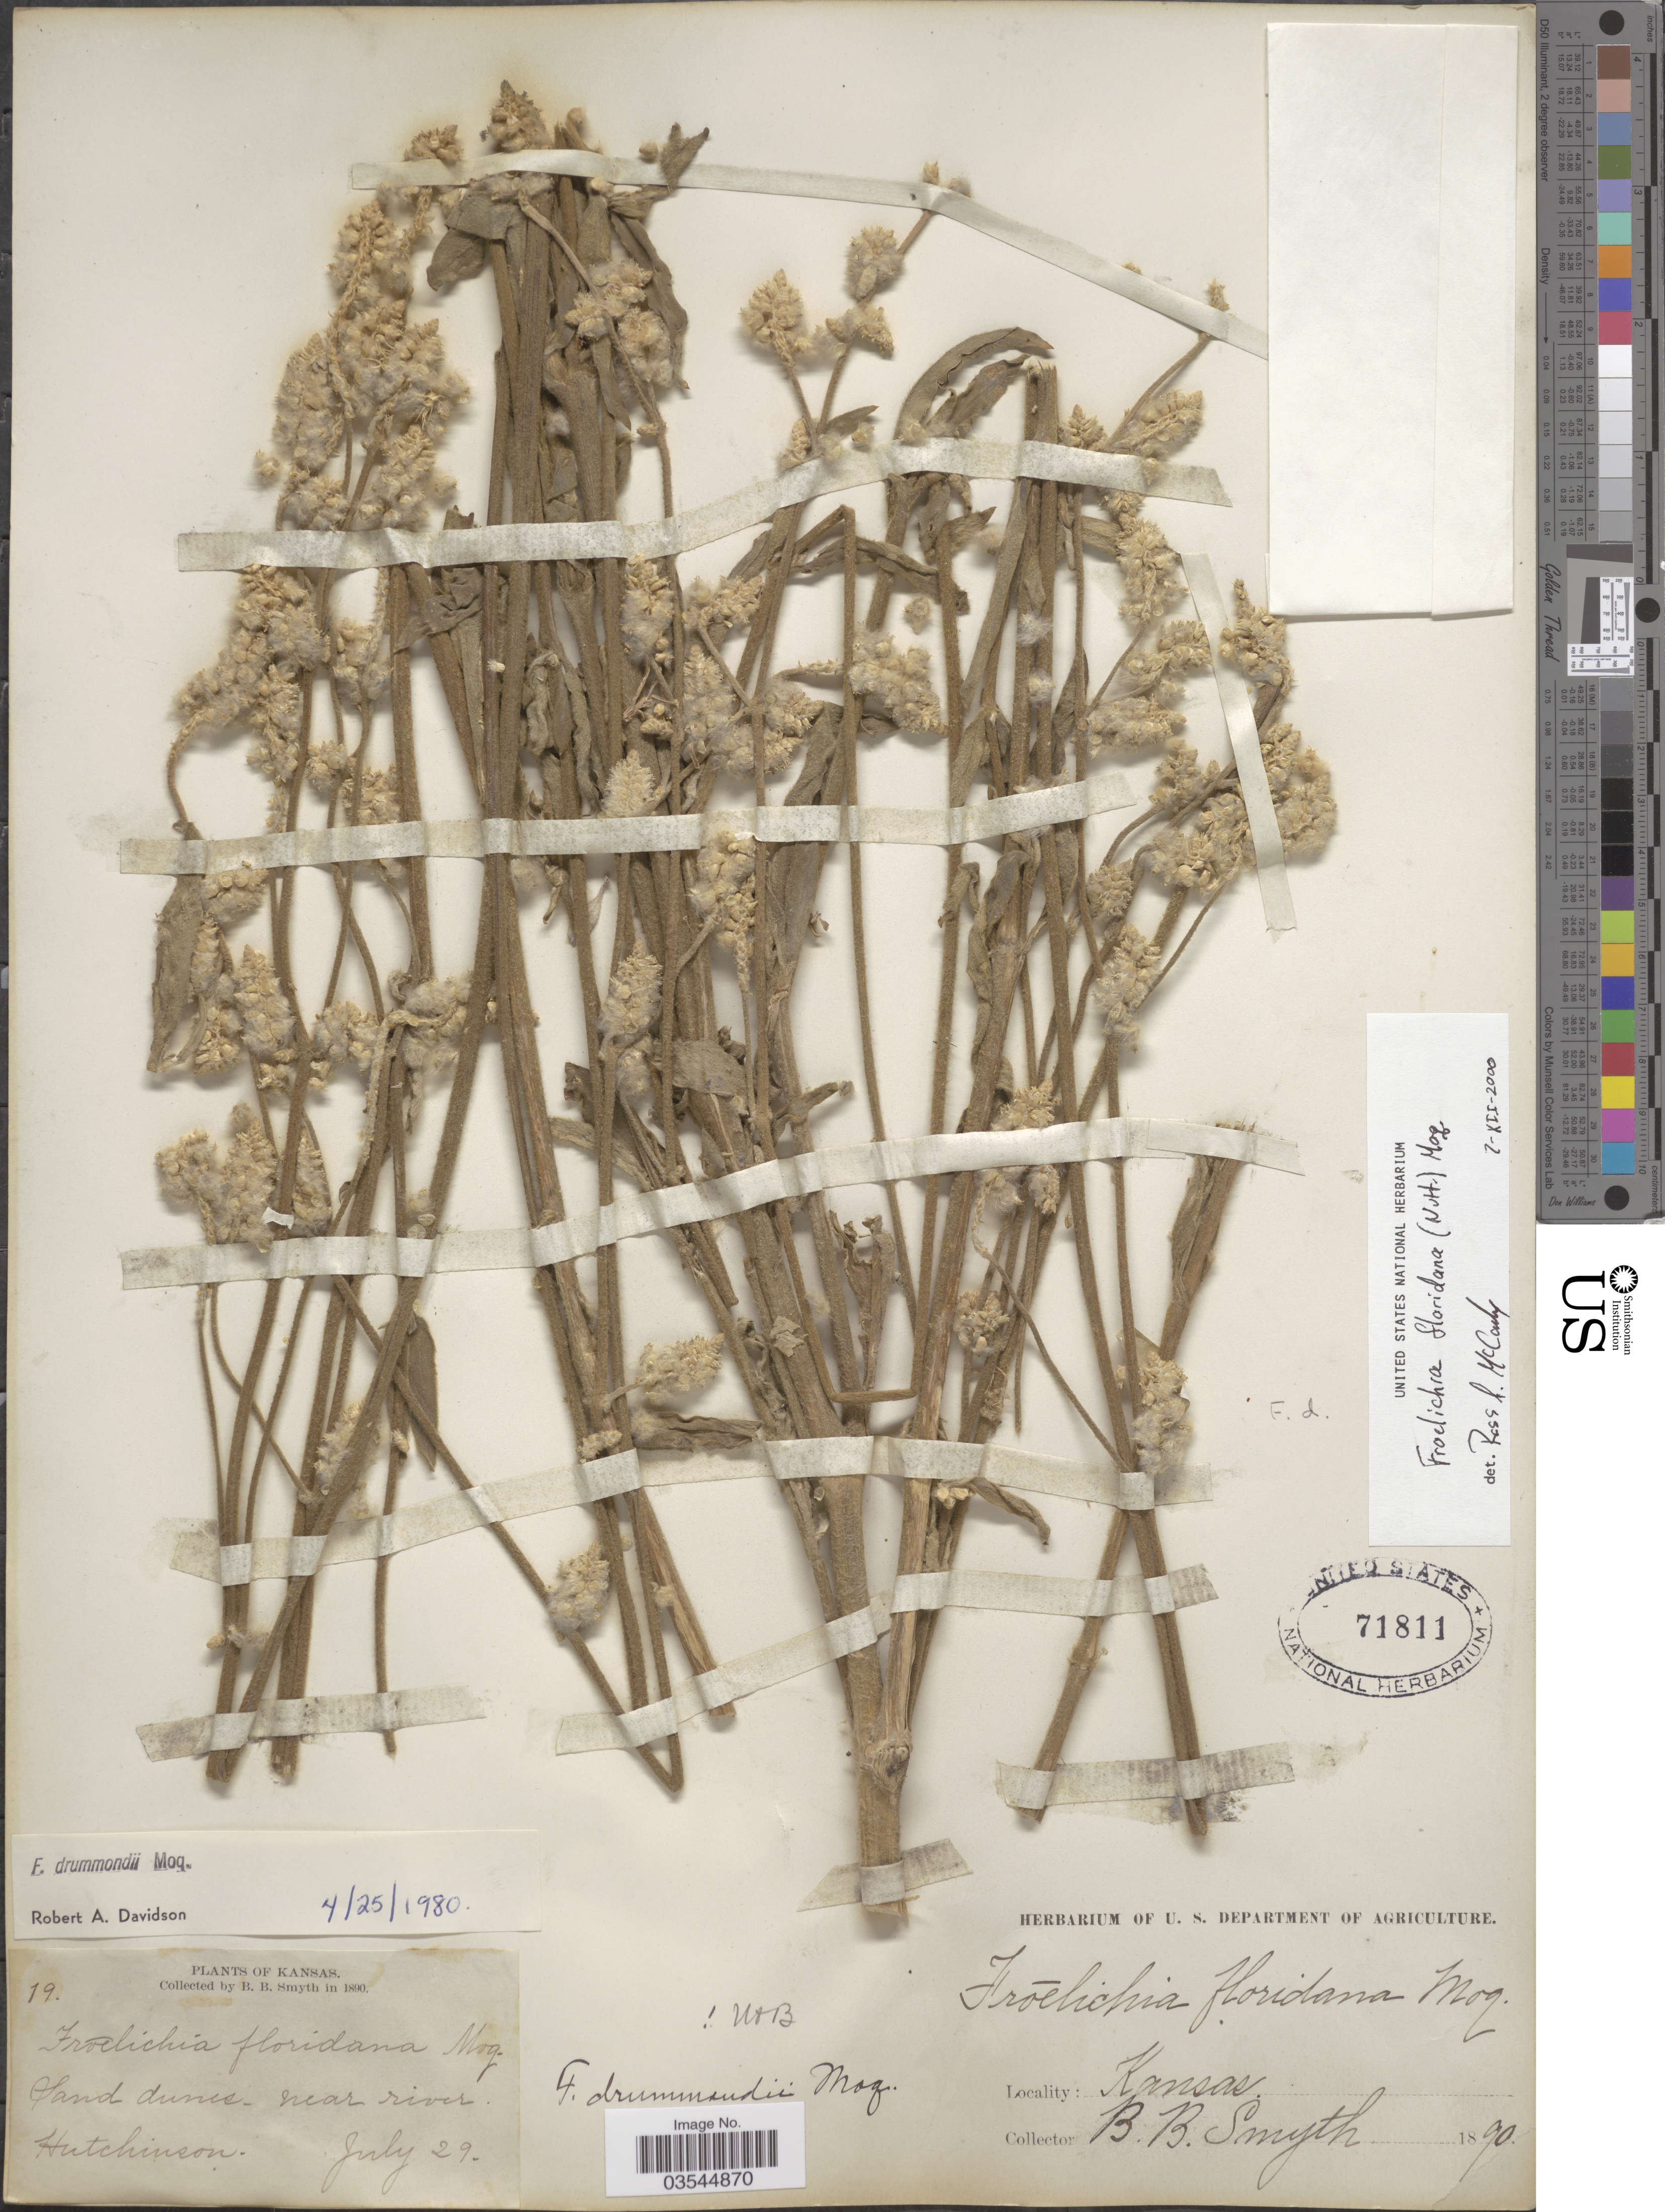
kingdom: Plantae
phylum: Tracheophyta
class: Magnoliopsida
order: Caryophyllales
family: Amaranthaceae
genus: Froelichia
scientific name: Froelichia floridana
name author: (Nutt.) Moq.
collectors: B. Smyth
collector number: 19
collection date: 1890-07-29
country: United States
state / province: Kansas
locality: Near river Hutchinson.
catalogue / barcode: US 71811